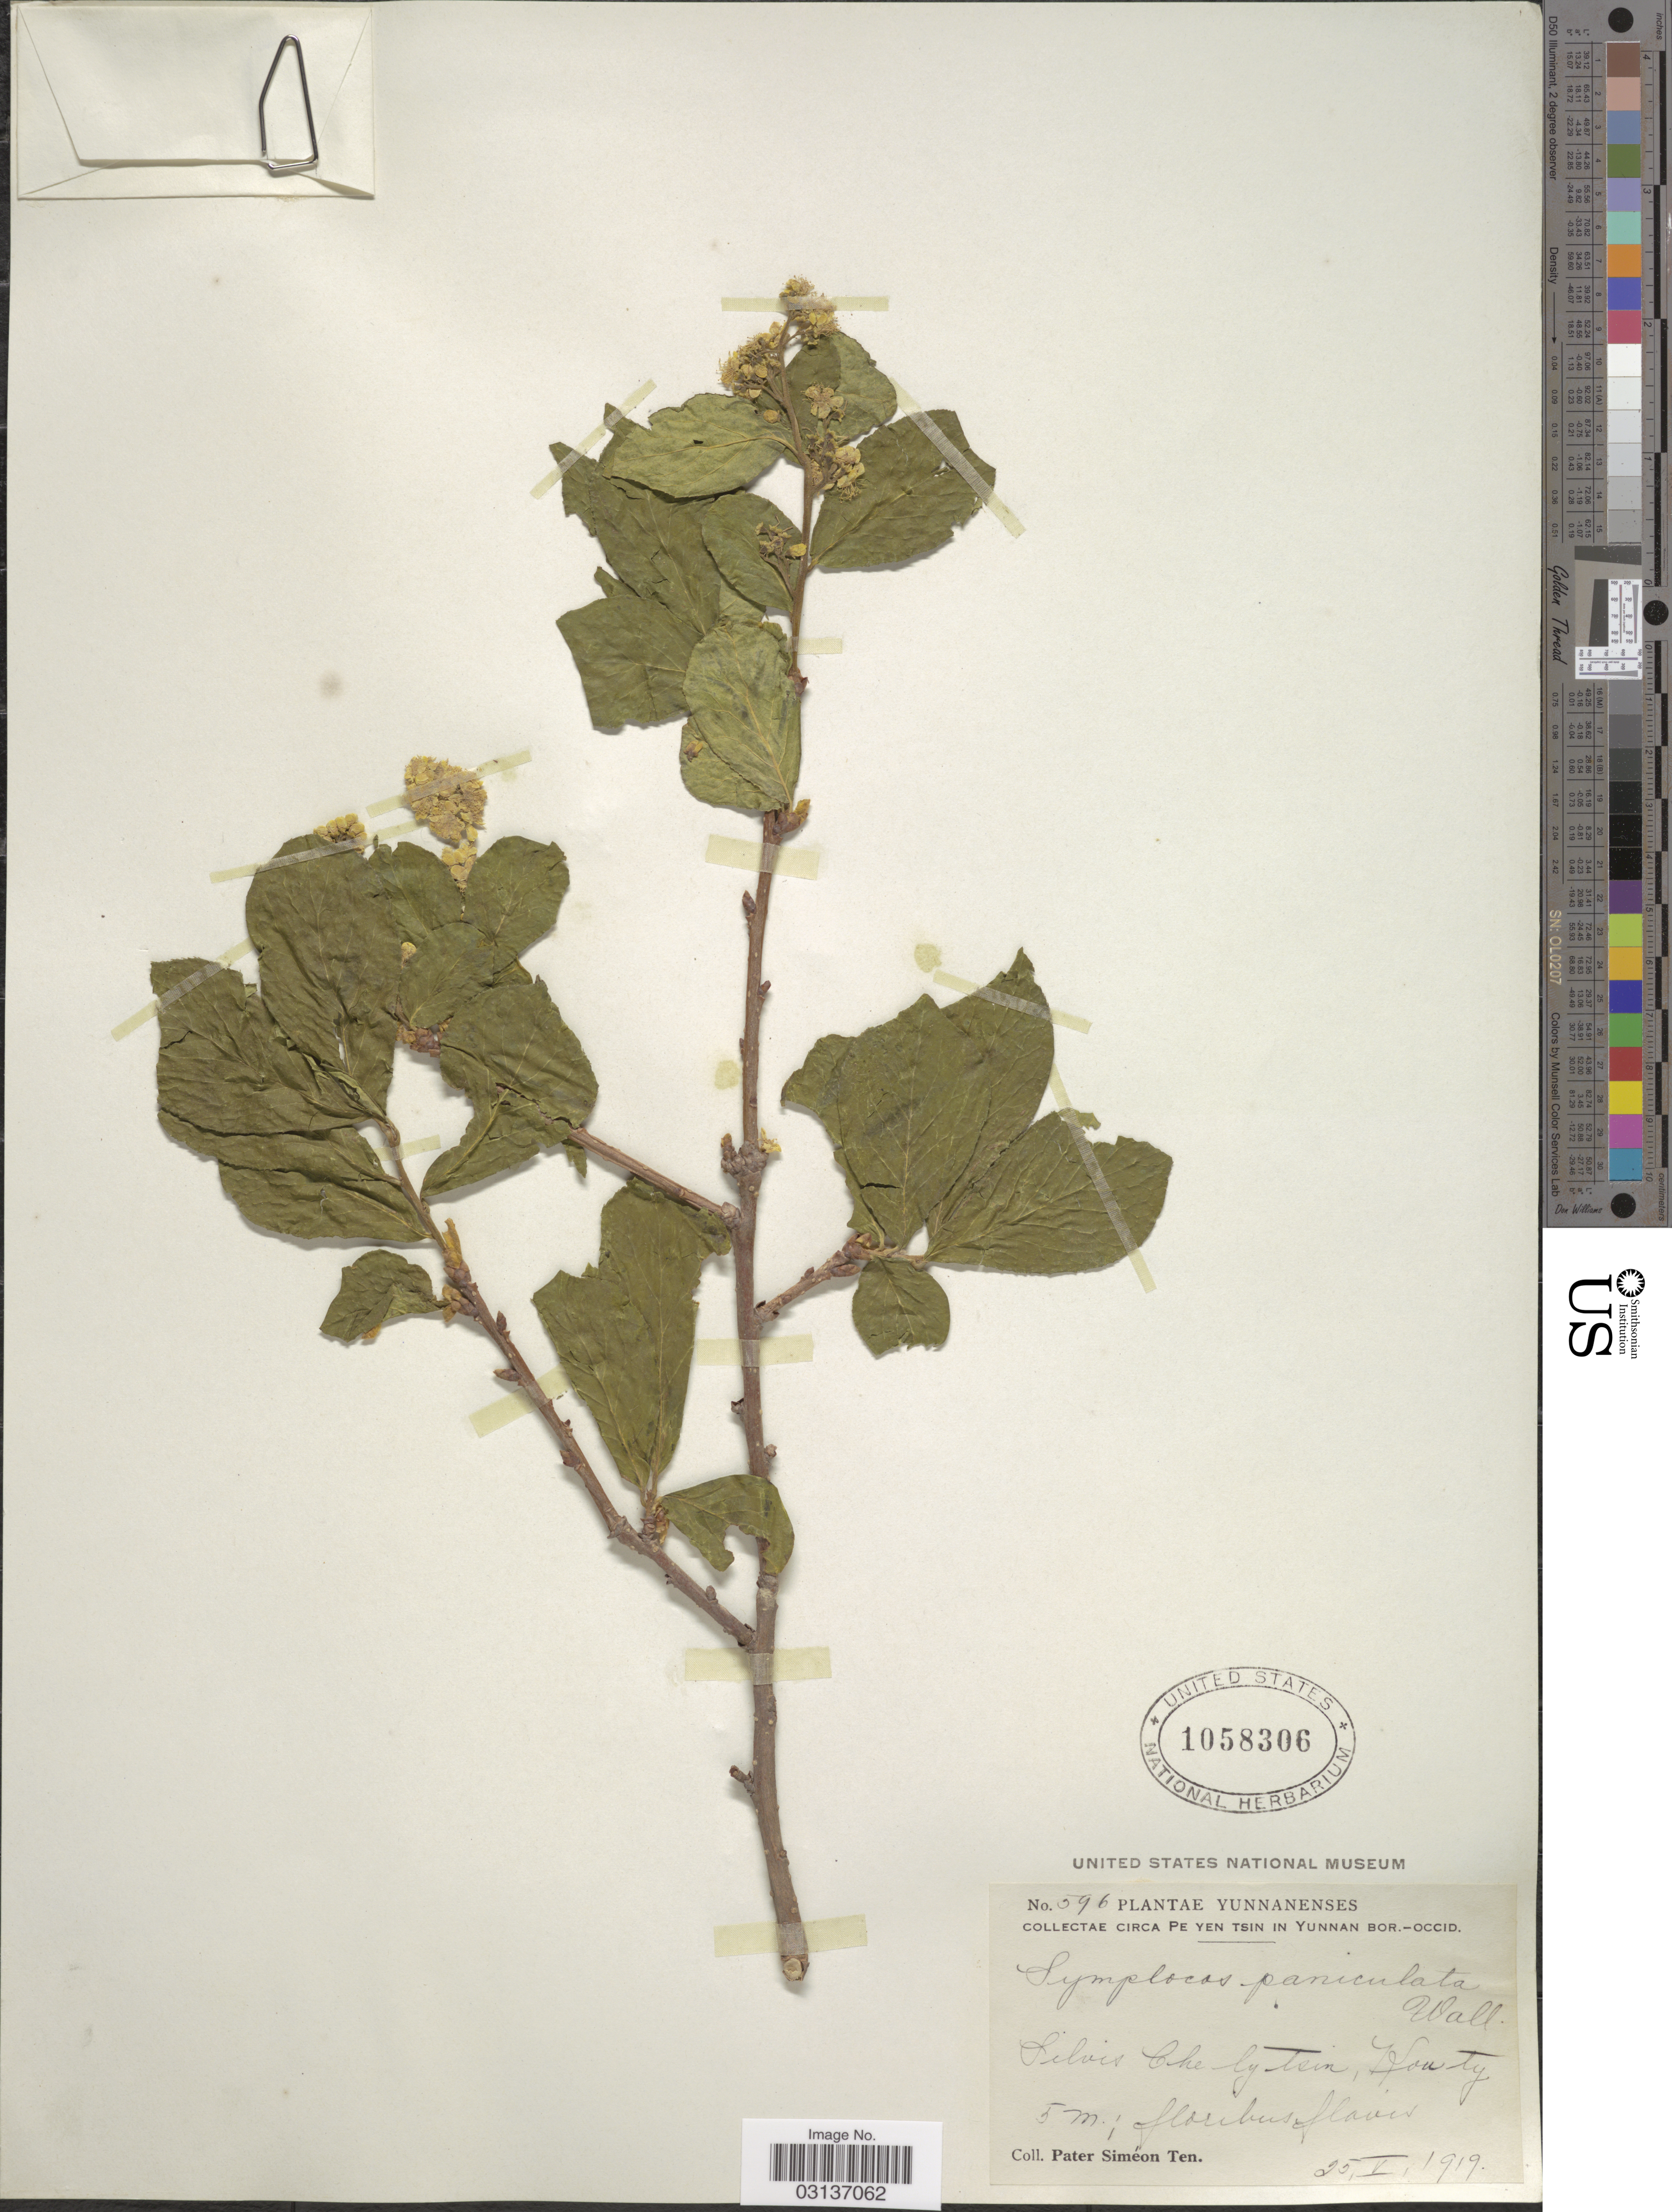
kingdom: Plantae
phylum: Tracheophyta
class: Magnoliopsida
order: Ericales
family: Symplocaceae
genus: Symplocos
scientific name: Symplocos paniculata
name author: Miq.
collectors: P. S. Ten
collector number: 596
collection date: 1919-05-25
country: China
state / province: Yunnan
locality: Yunnanenses. Circa Pe Yen Tsin in Yunnan Bor.-Occid. Silvis Che ly [interpreted] Tsin, Kouty.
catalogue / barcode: US 1058306